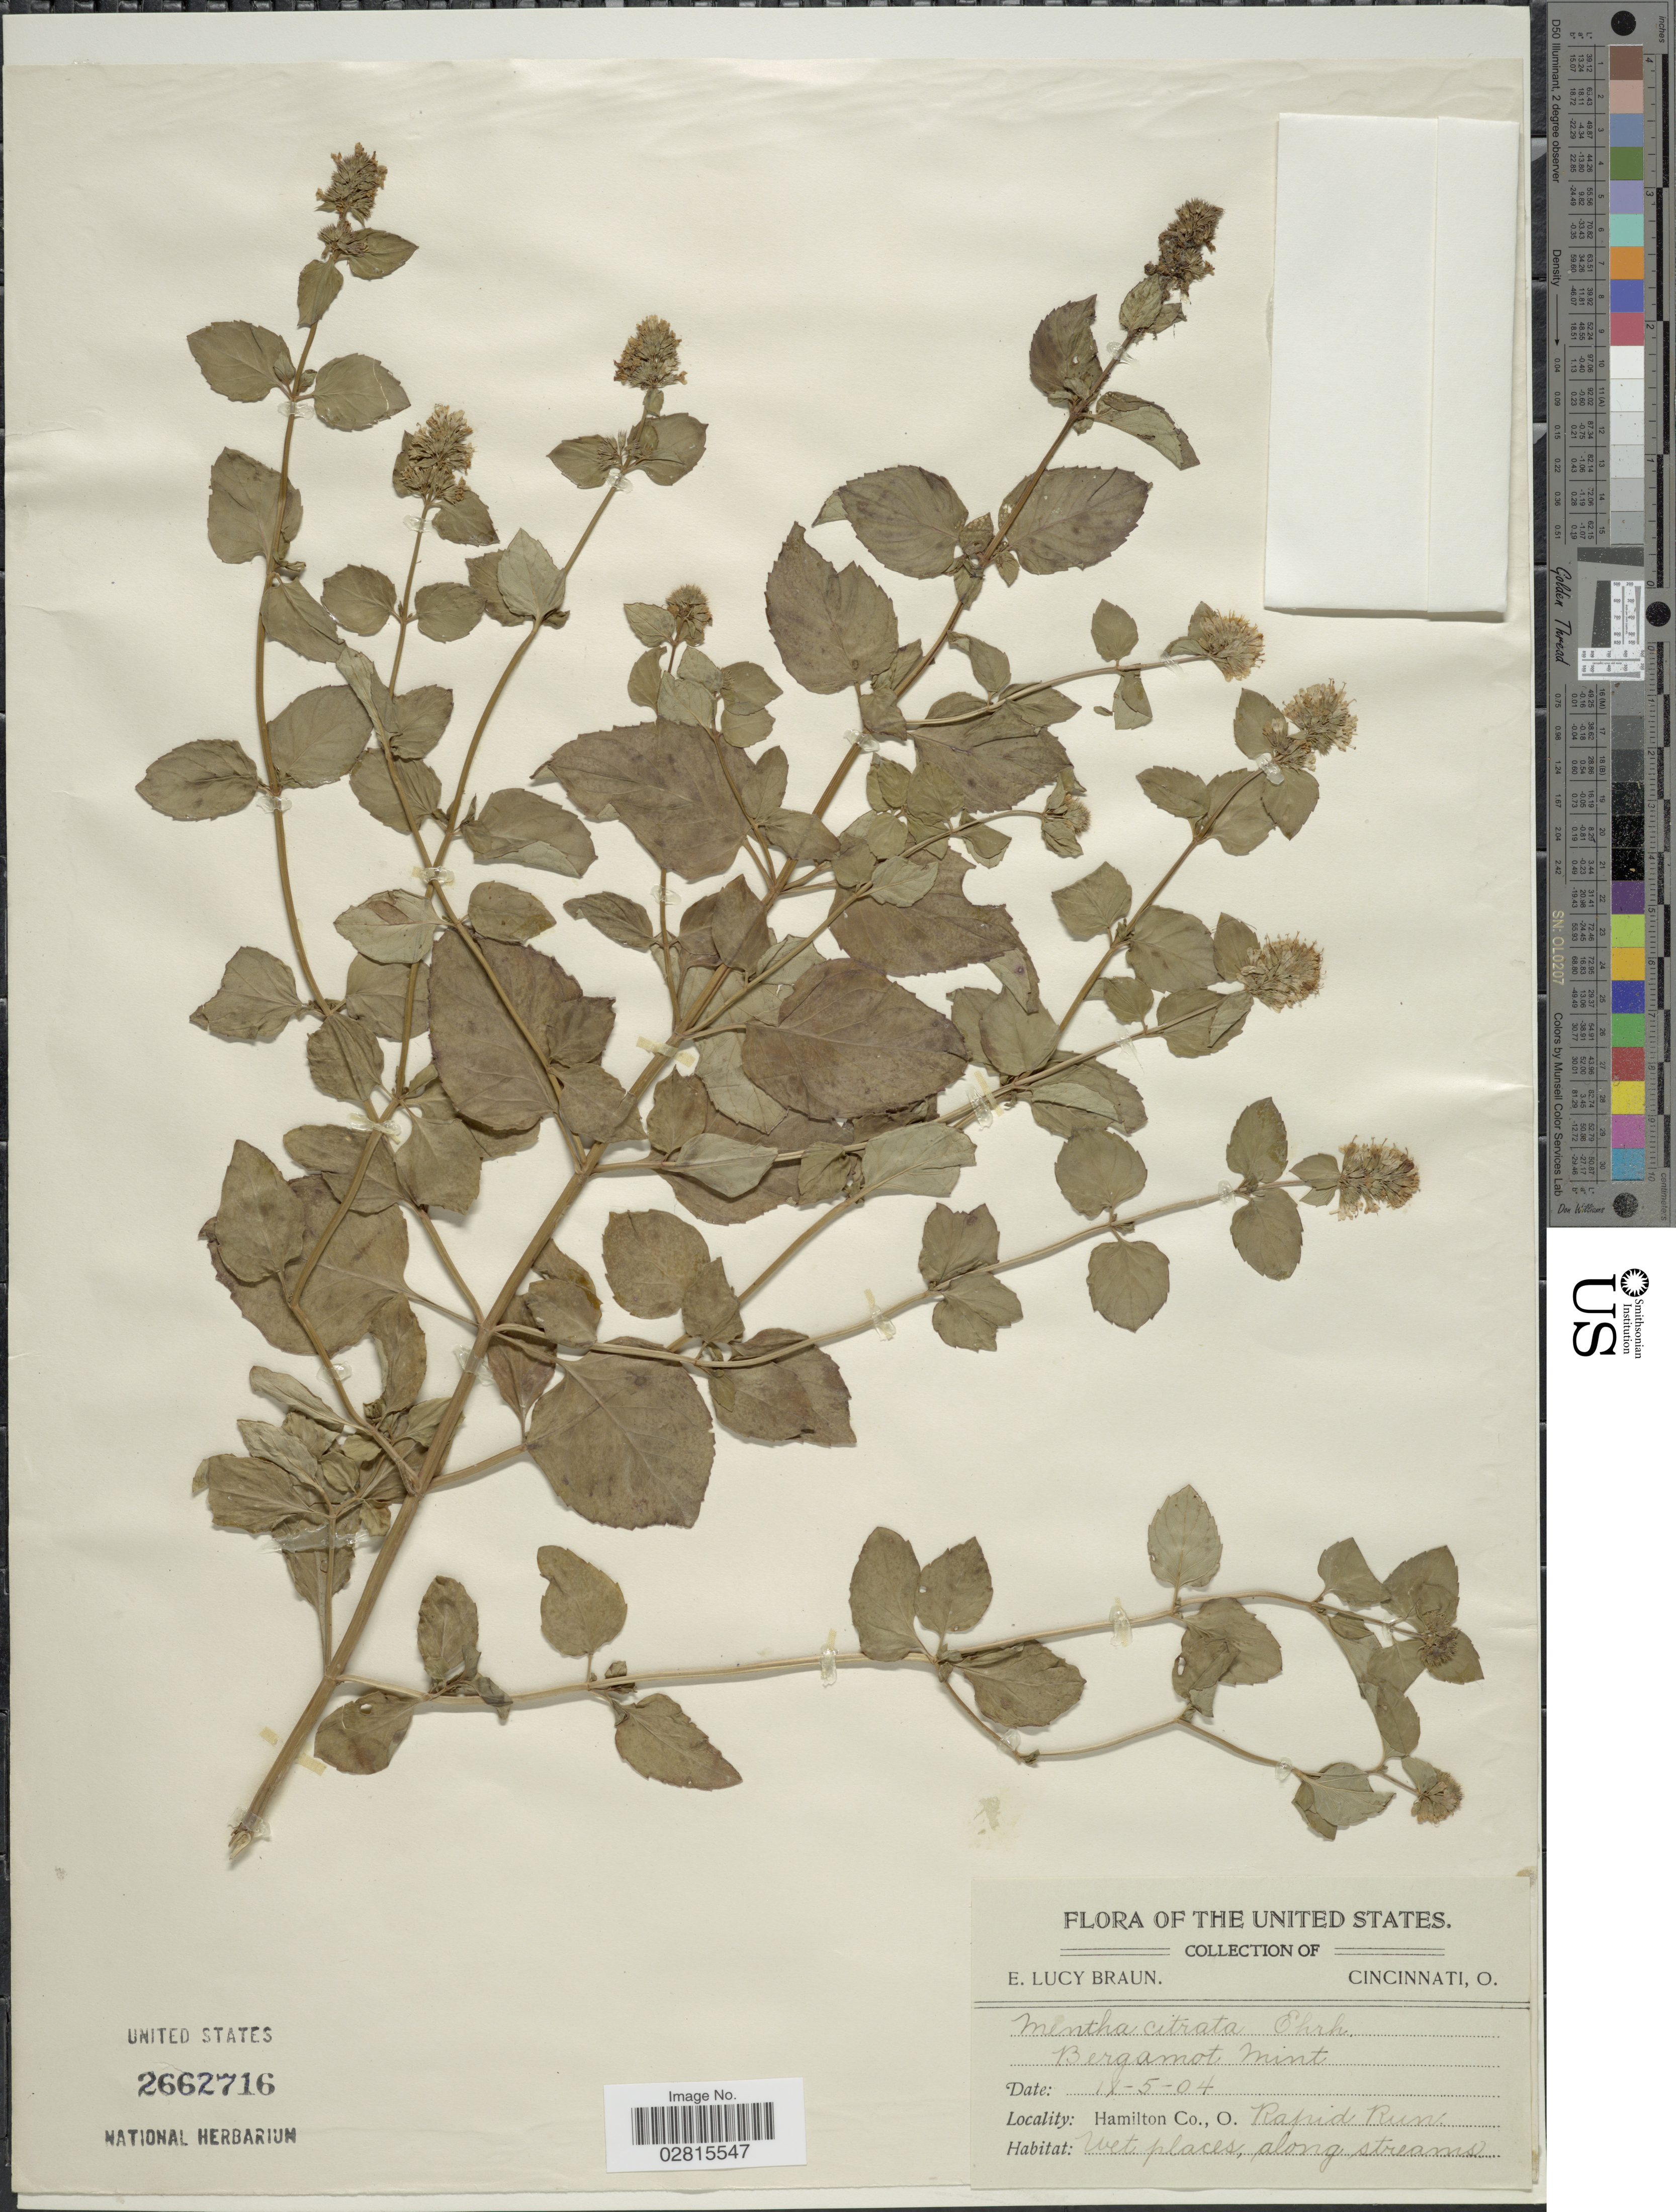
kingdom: Plantae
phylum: Tracheophyta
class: Magnoliopsida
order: Lamiales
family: Lamiaceae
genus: Mentha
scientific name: Mentha citrata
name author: Ehrh.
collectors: E. L. Braun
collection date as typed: Transcribed d/m/y: 5/9/4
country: United States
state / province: Ohio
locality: Hamilton Co., O., Rapid Run.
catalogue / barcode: US 2662716